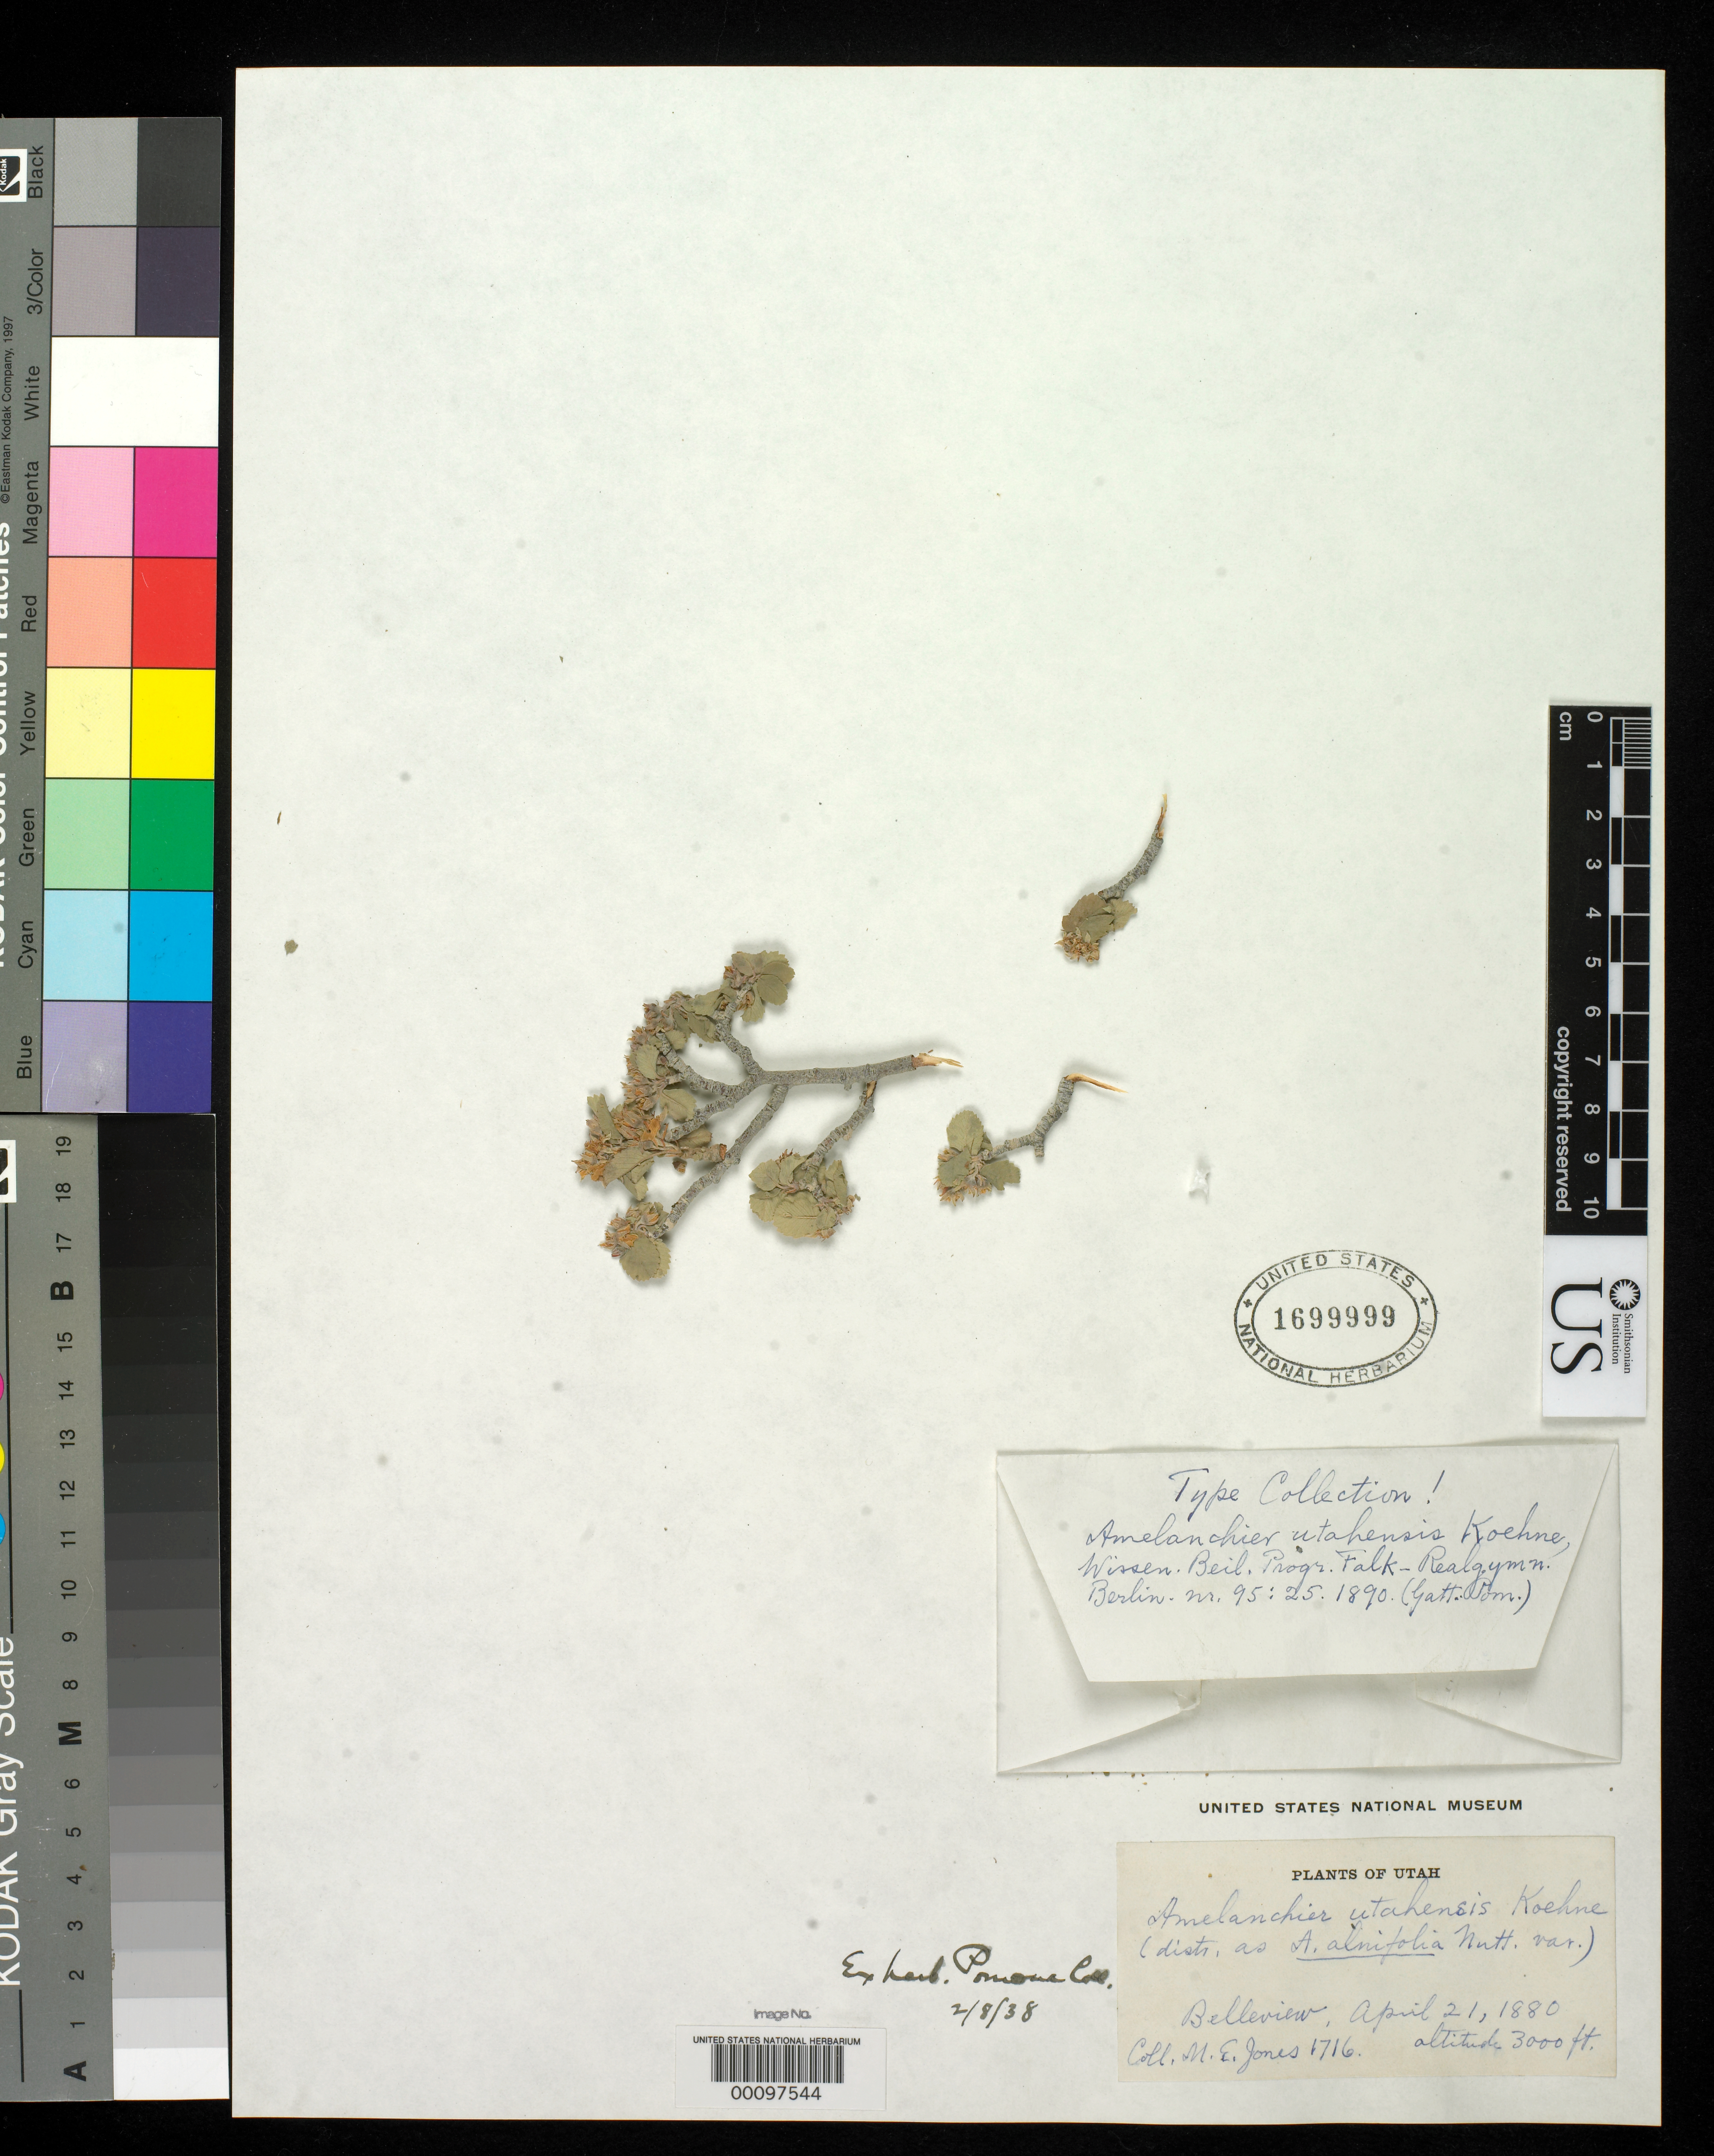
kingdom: Plantae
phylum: Tracheophyta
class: Magnoliopsida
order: Rosales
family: Rosaceae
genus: Amelanchier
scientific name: Amelanchier utahensis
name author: Koehne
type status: Type Fragment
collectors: M. E. Jones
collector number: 1716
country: United States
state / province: Utah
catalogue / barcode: US 1699999